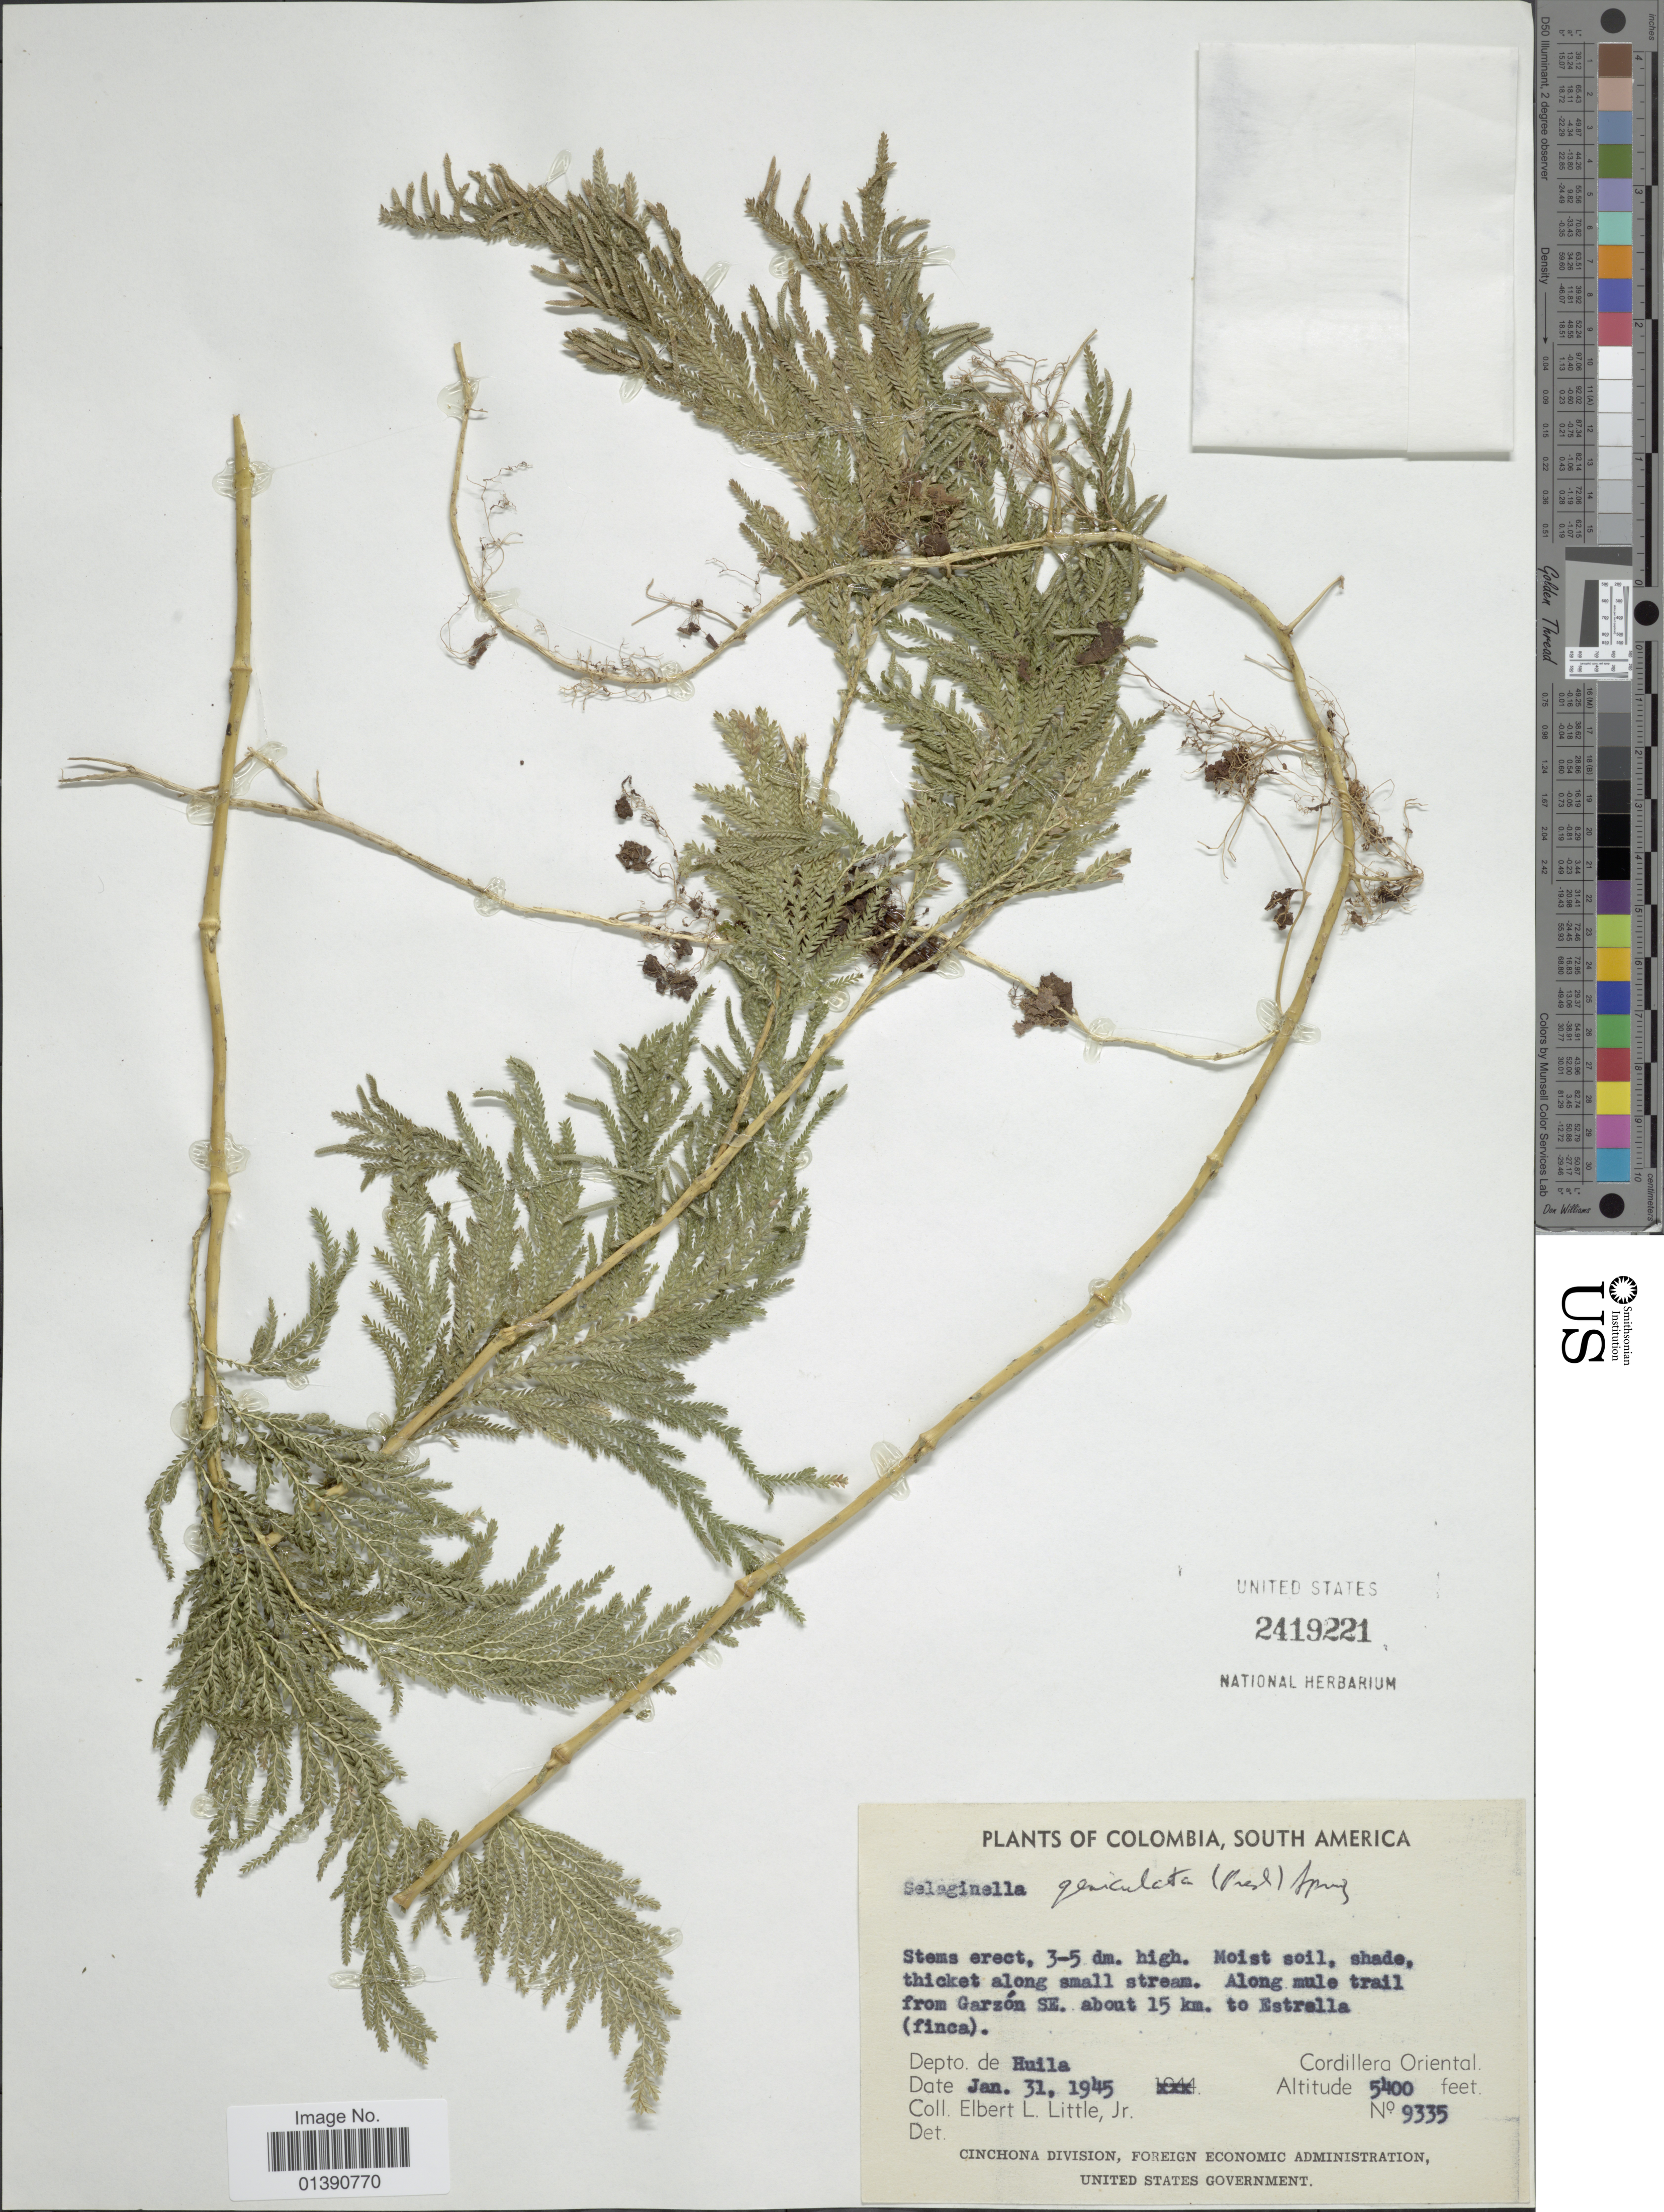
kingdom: Plantae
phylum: Tracheophyta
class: Lycopodiopsida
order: Selaginellales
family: Selaginellaceae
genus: Selaginella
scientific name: Selaginella geniculata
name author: (C. Presl) Spring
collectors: E. L. Little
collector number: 9335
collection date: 1945-01-31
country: Colombia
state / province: Huila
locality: Along mule trail from Garzón SE about 15 km to Estrella, Cordillera Oriental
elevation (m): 1646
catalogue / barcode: US 2419221